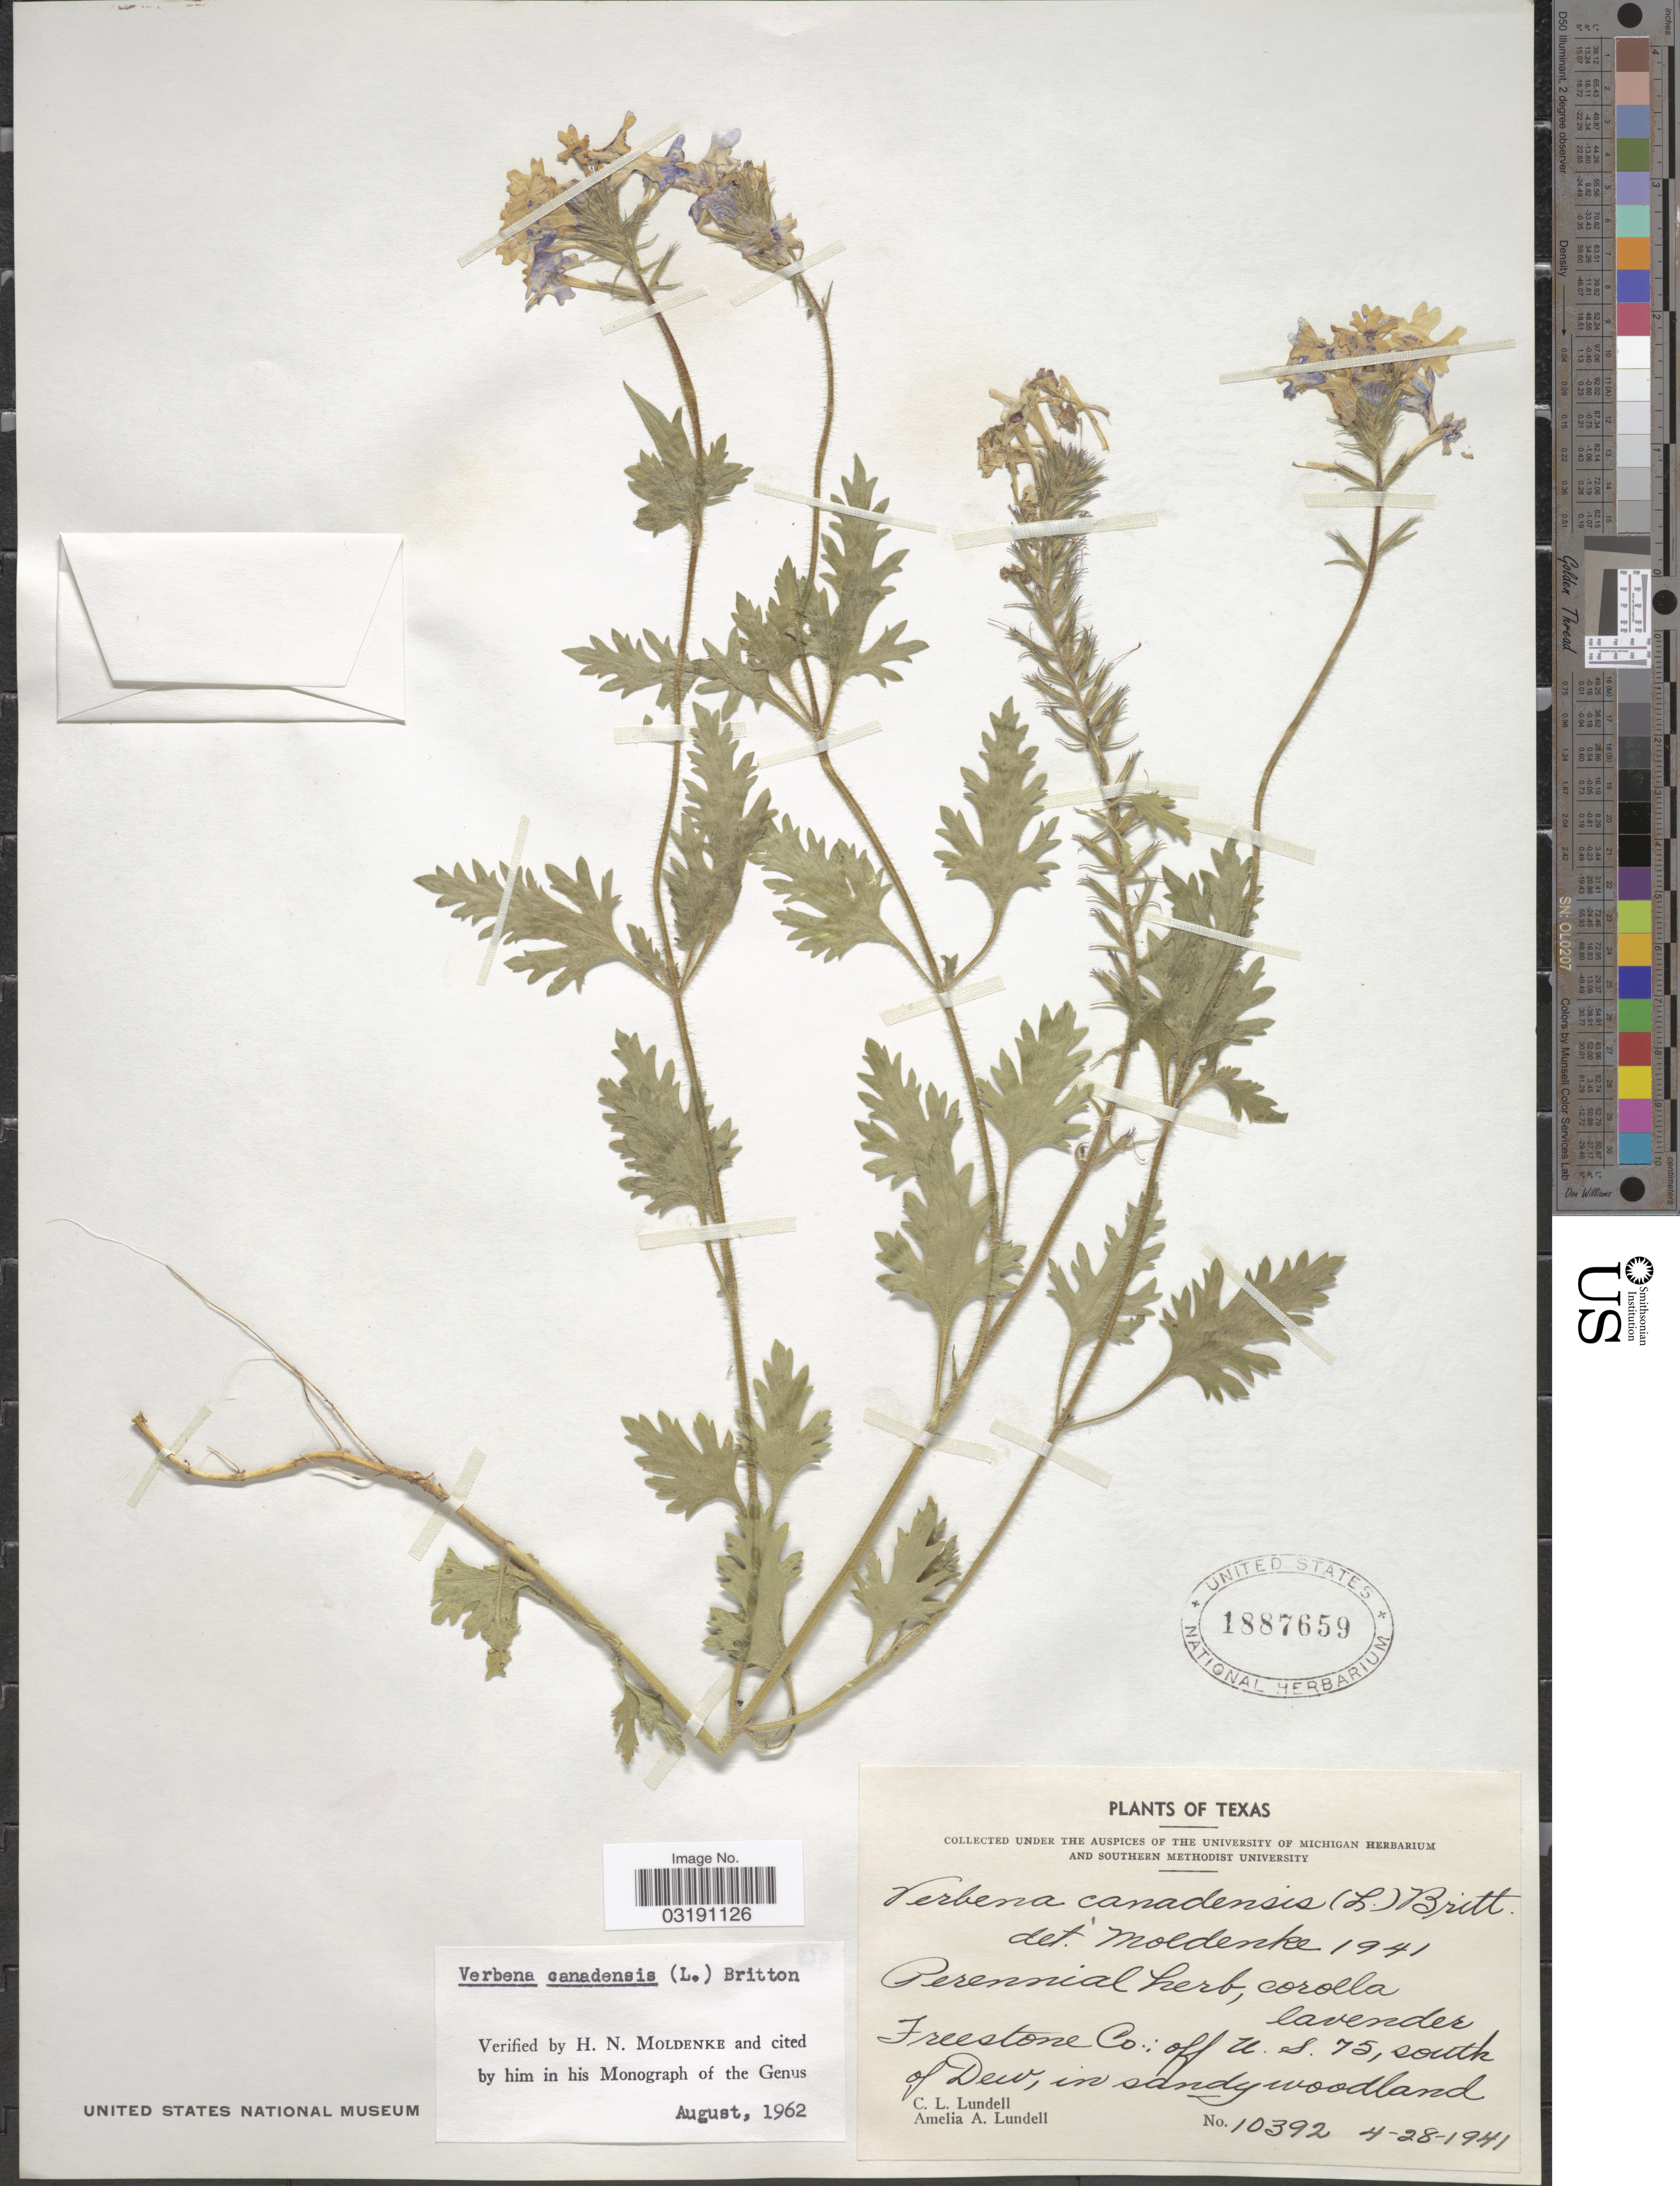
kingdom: Plantae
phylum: Tracheophyta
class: Magnoliopsida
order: Lamiales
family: Verbenaceae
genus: Verbena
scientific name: Verbena canadensis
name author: (L.) Britton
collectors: C. L. Lundell & A. A. Lundell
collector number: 10392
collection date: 1941-04-28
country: United States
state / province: Texas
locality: Freestone Co.: off U.S. 75, south of Dew.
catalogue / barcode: US 1887659